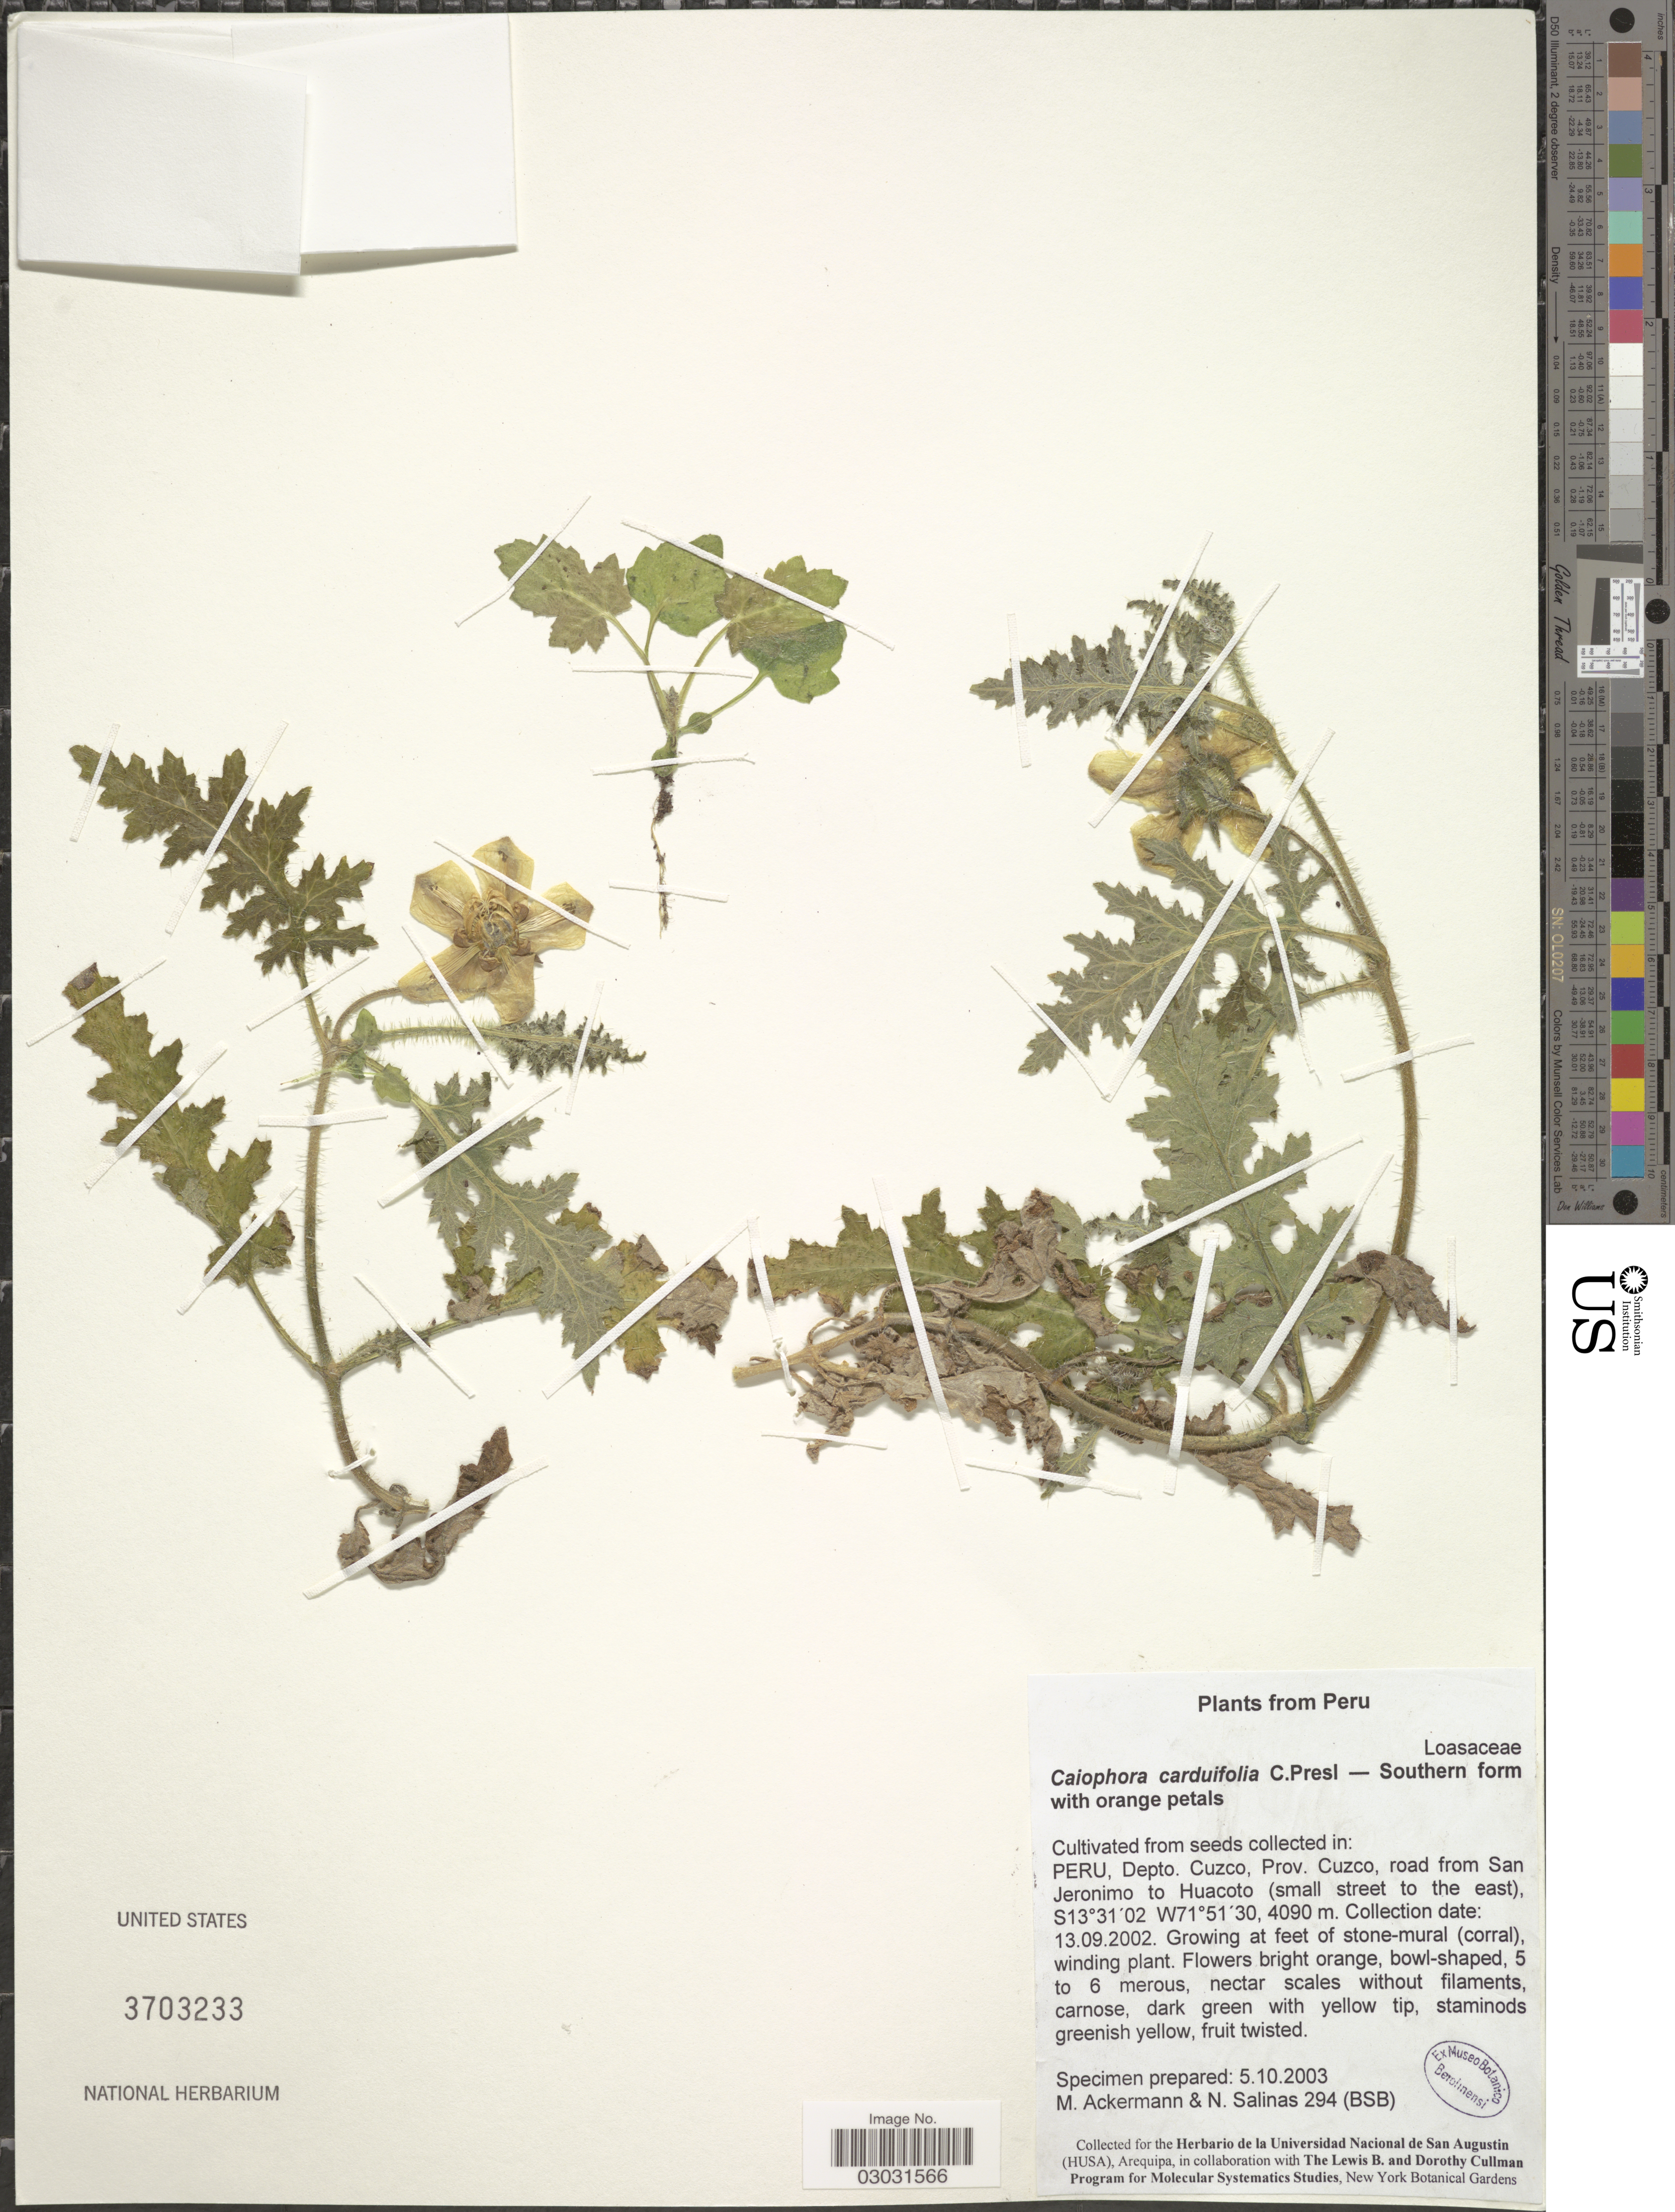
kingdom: Plantae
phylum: Tracheophyta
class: Magnoliopsida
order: Cornales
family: Loasaceae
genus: Caiophora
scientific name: Caiophora carduifolia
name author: C. Presl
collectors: M. Ackermann & N. Salinas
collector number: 294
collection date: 2003-10-05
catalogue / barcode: US 3703233